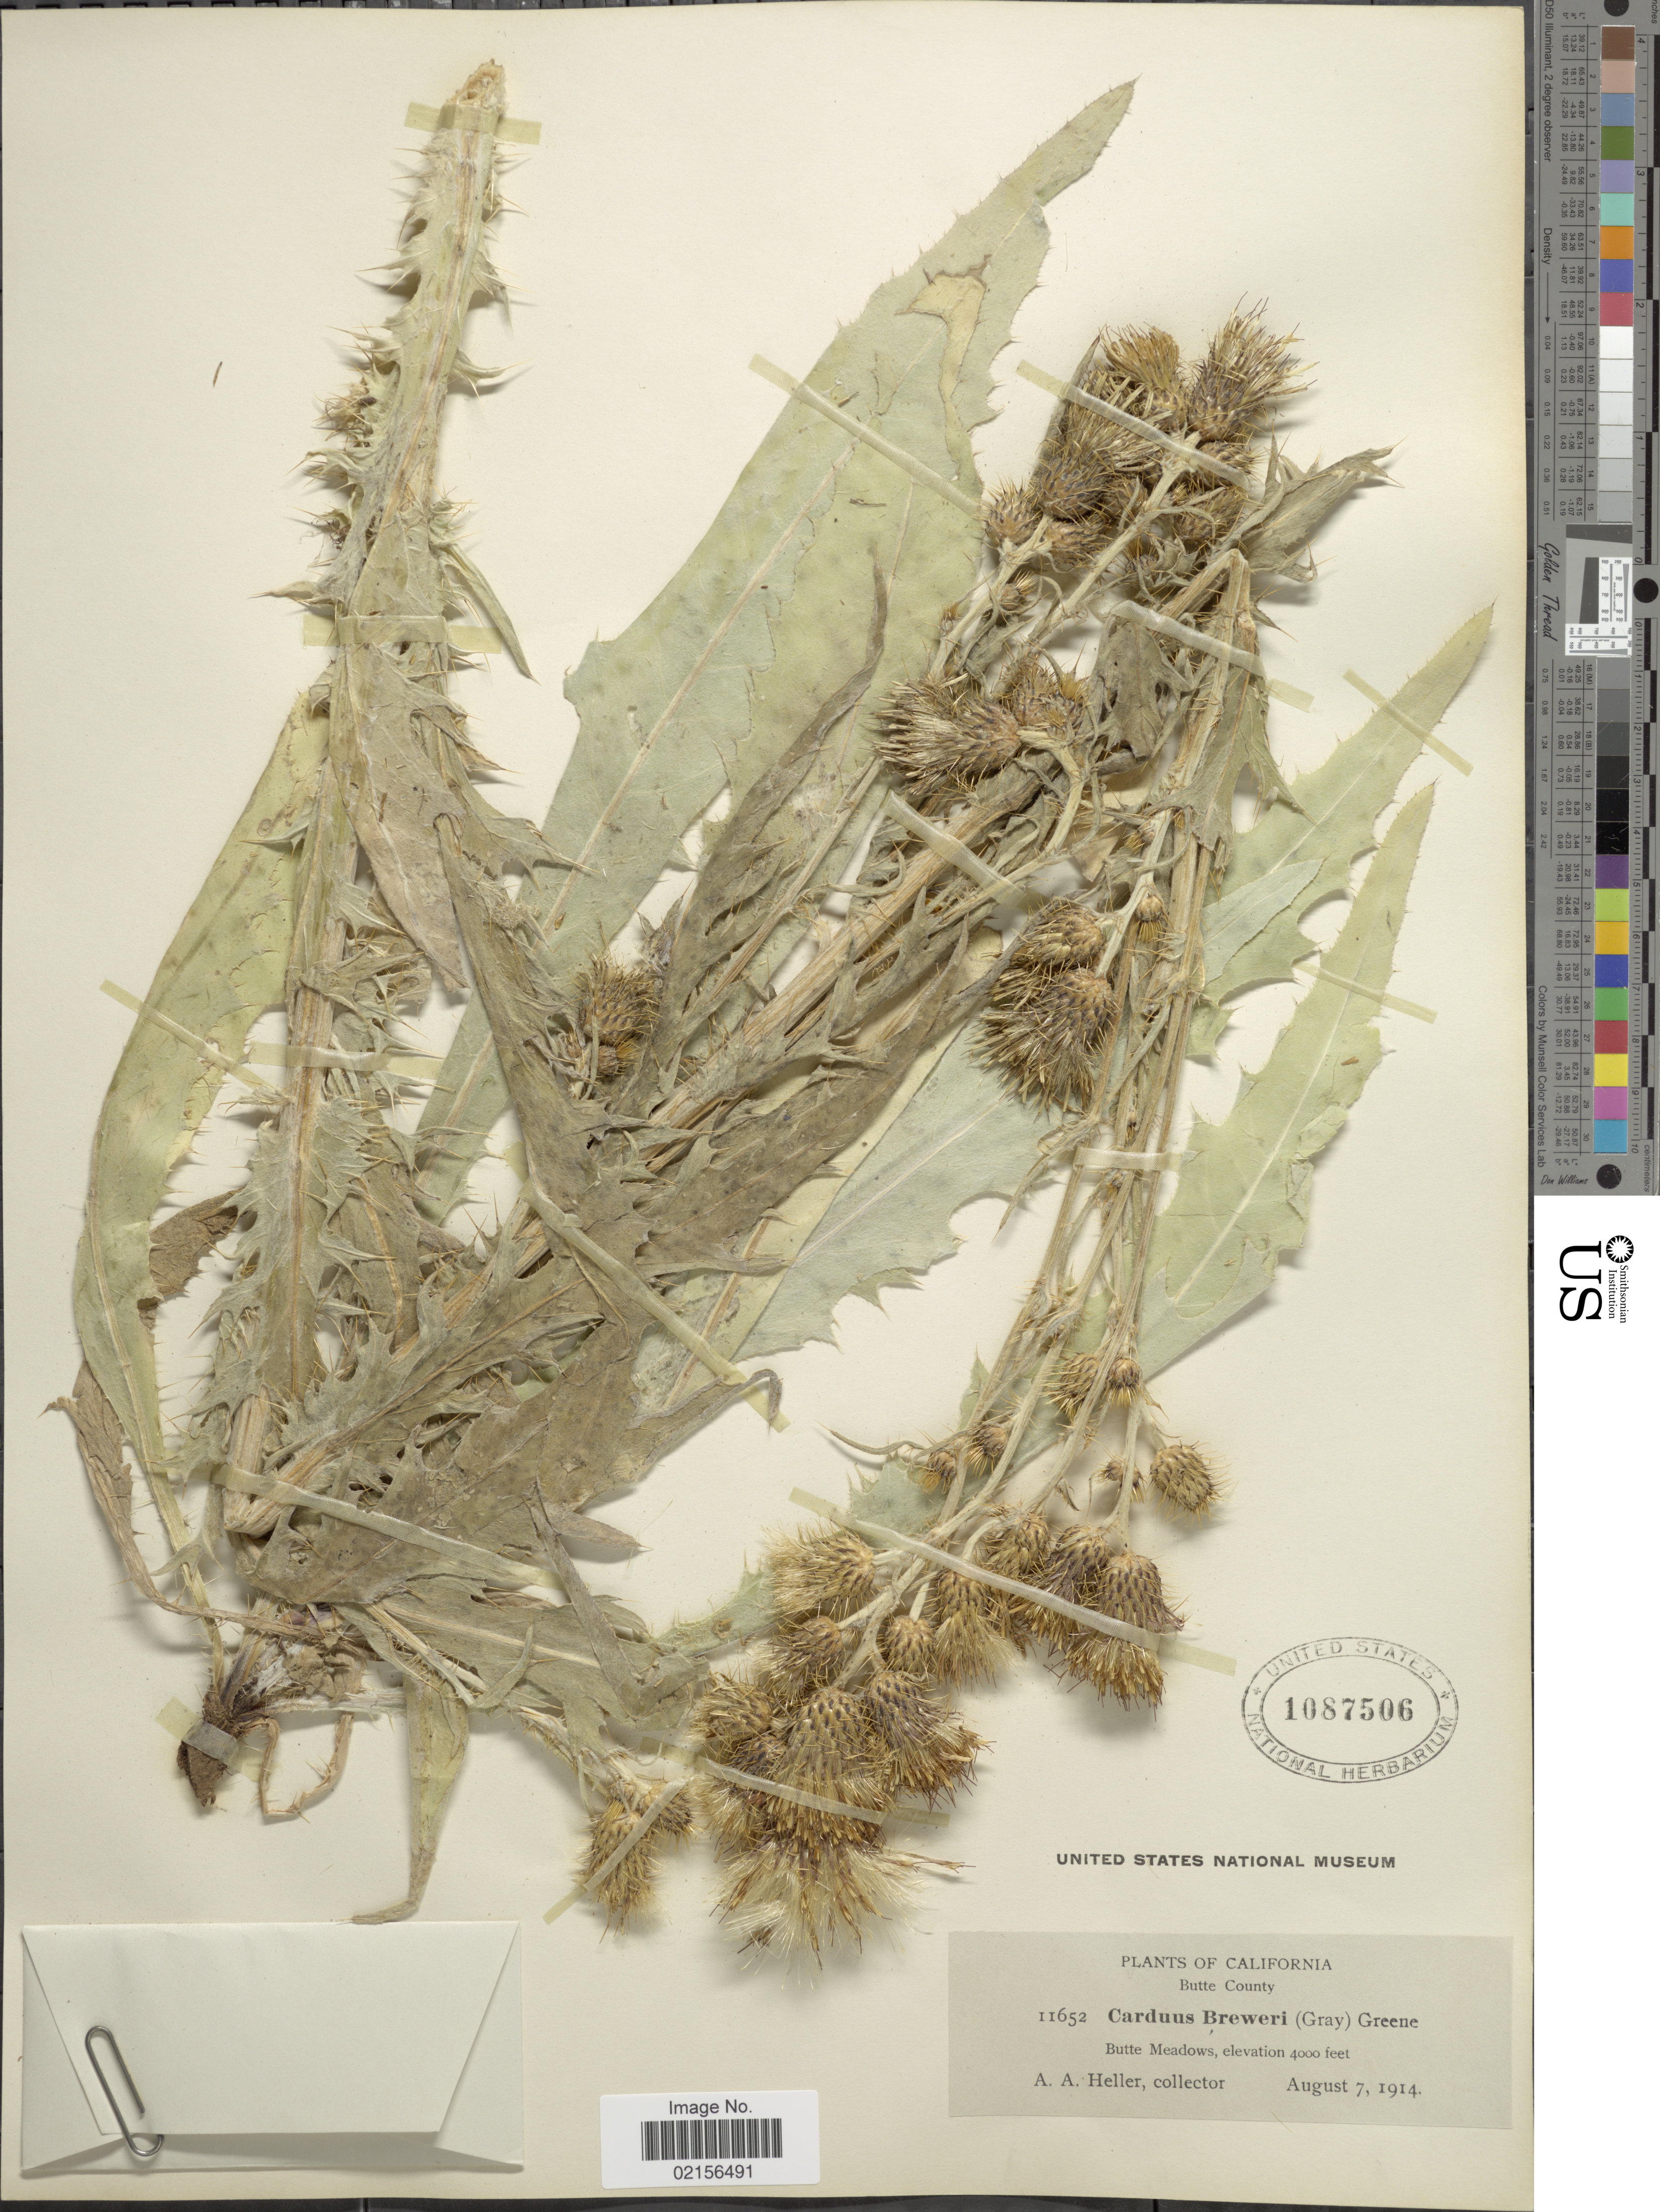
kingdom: Plantae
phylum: Tracheophyta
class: Magnoliopsida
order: Asterales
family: Asteraceae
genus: Cirsium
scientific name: Cirsium douglasii var. breweri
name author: (A. Gray) D.J. Keil & C.E. Turner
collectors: A. A. Heller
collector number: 11652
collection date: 1914-08-07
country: United States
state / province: California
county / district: Butte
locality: Butte County, Butte Meadows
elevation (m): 1219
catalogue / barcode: US 1087506